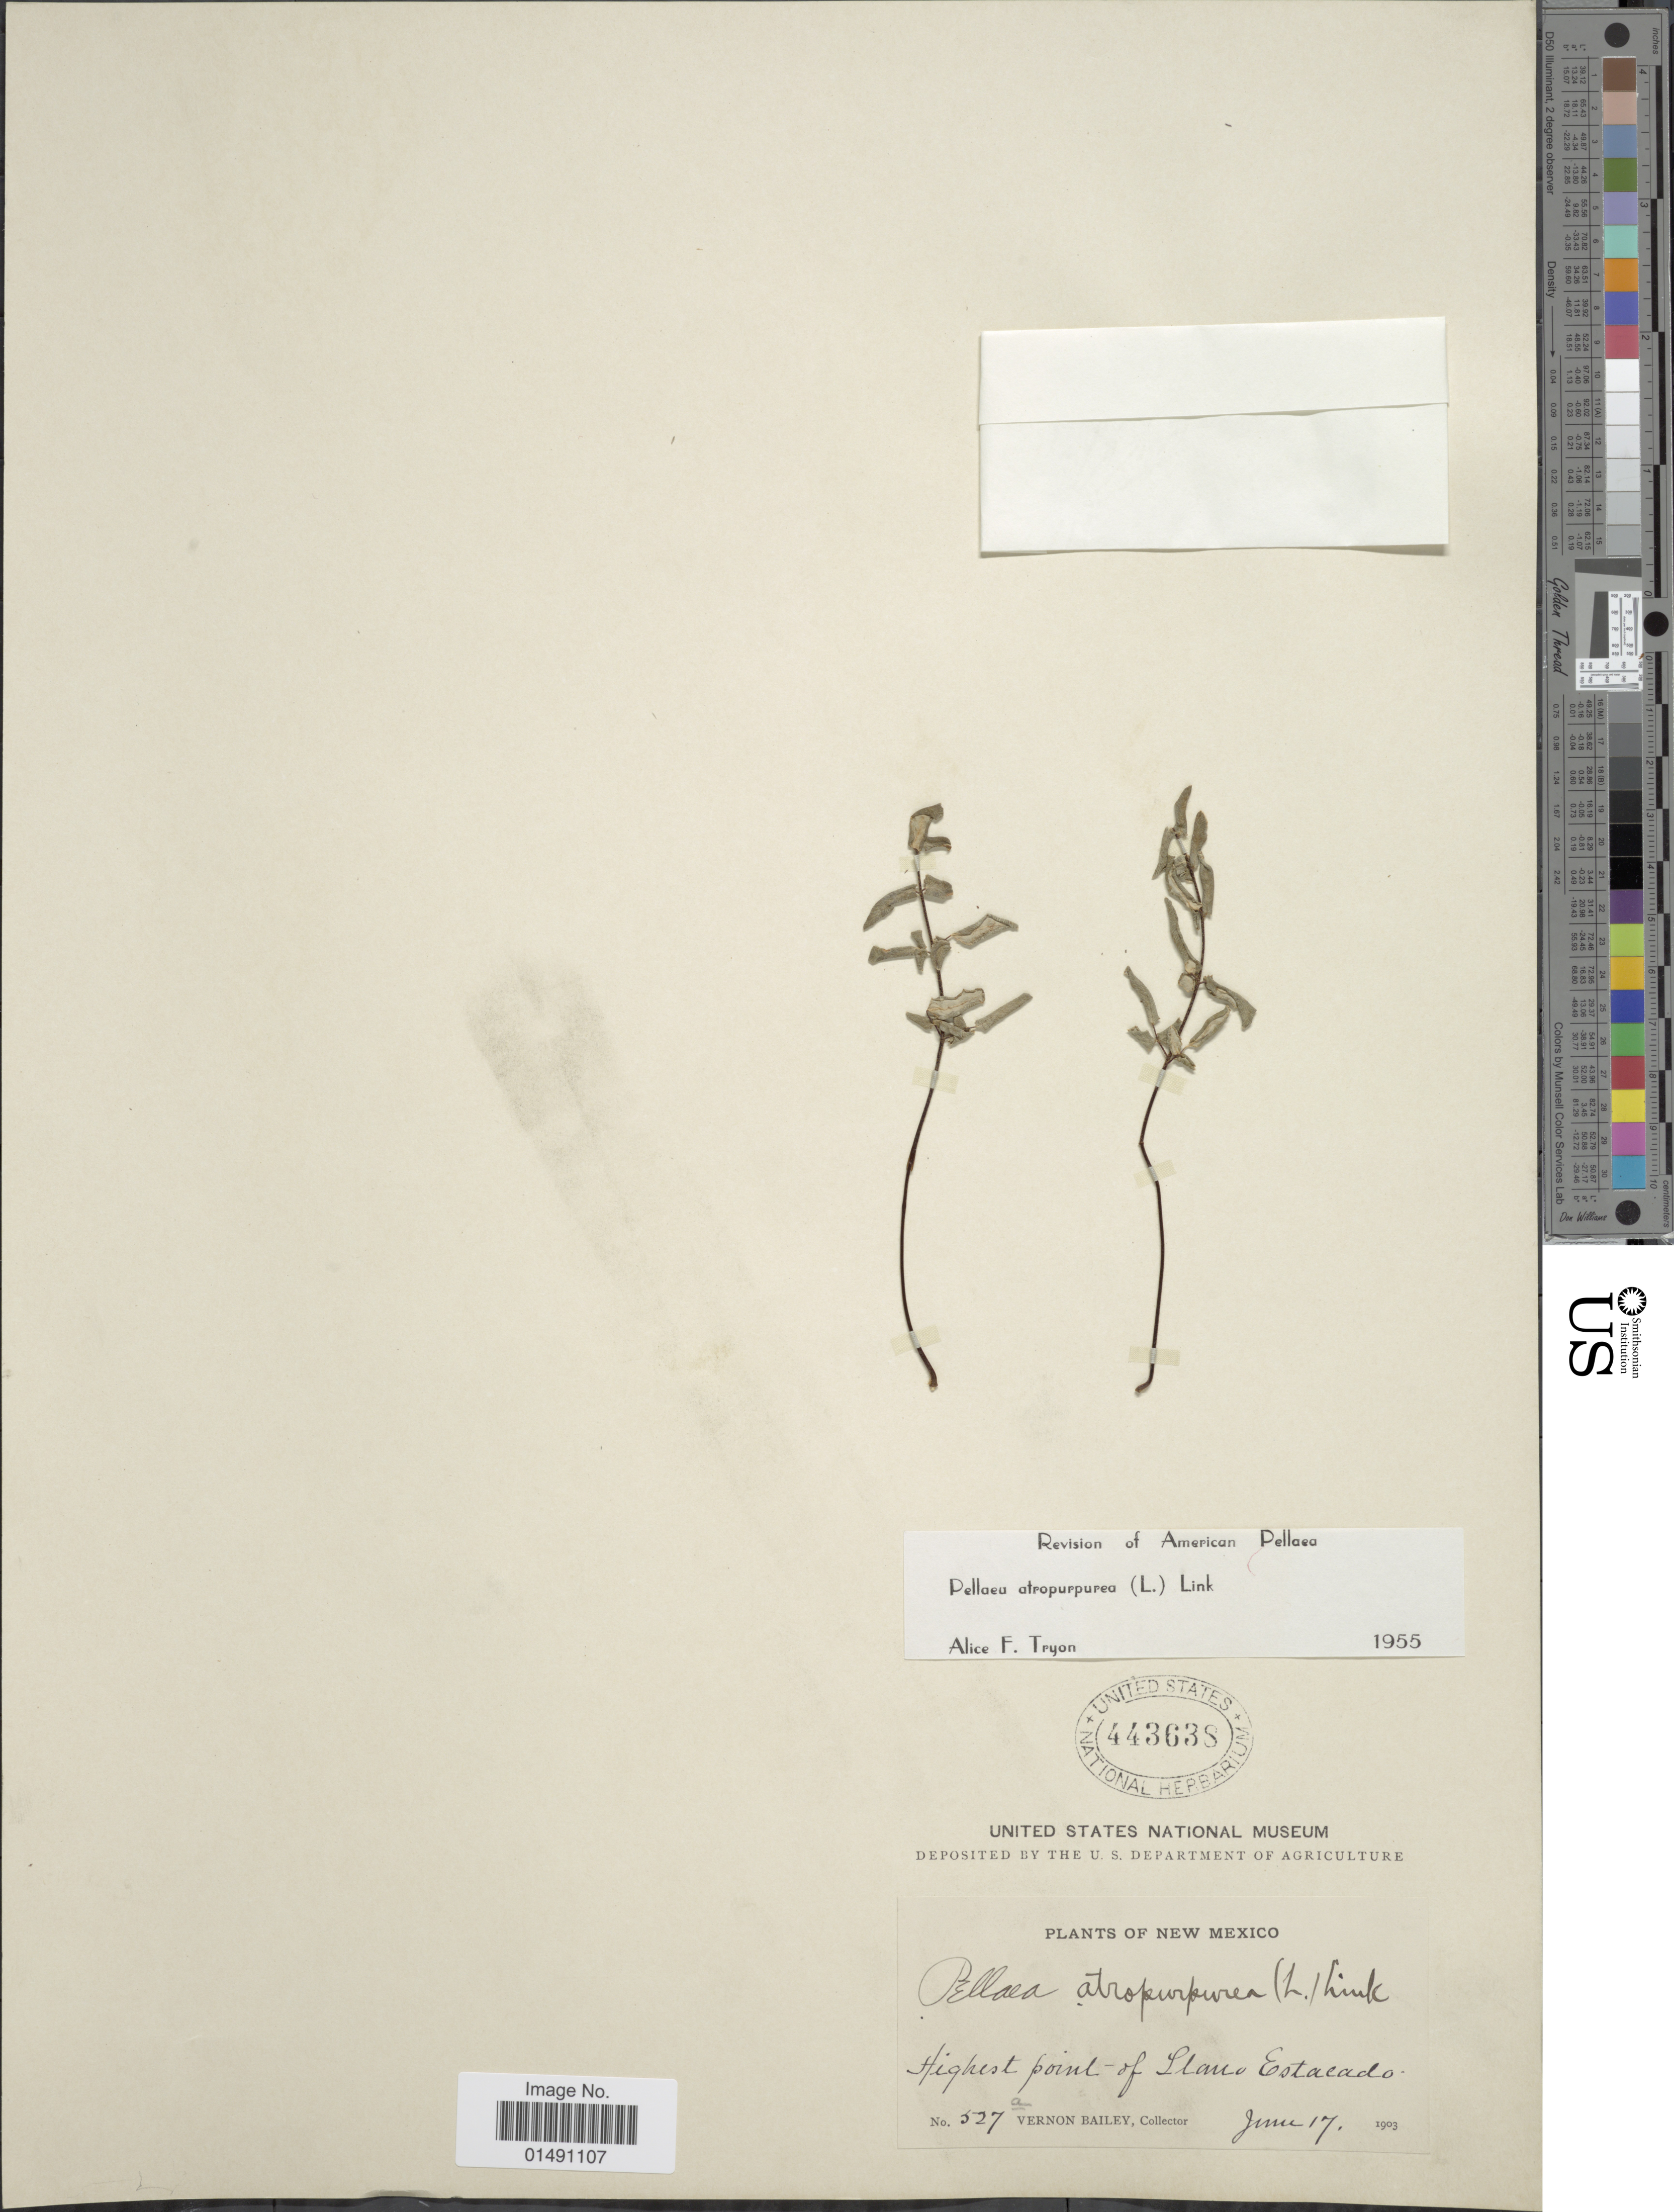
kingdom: Plantae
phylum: Tracheophyta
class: Polypodiopsida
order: Polypodiales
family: Pteridaceae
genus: Pellaea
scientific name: Pellaea atropurpurea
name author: (L.) Link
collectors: V. O. Bailey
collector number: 527a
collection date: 1909-06-17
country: United States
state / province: New Mexico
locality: Highest point of Llano Estacado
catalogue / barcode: US 443638